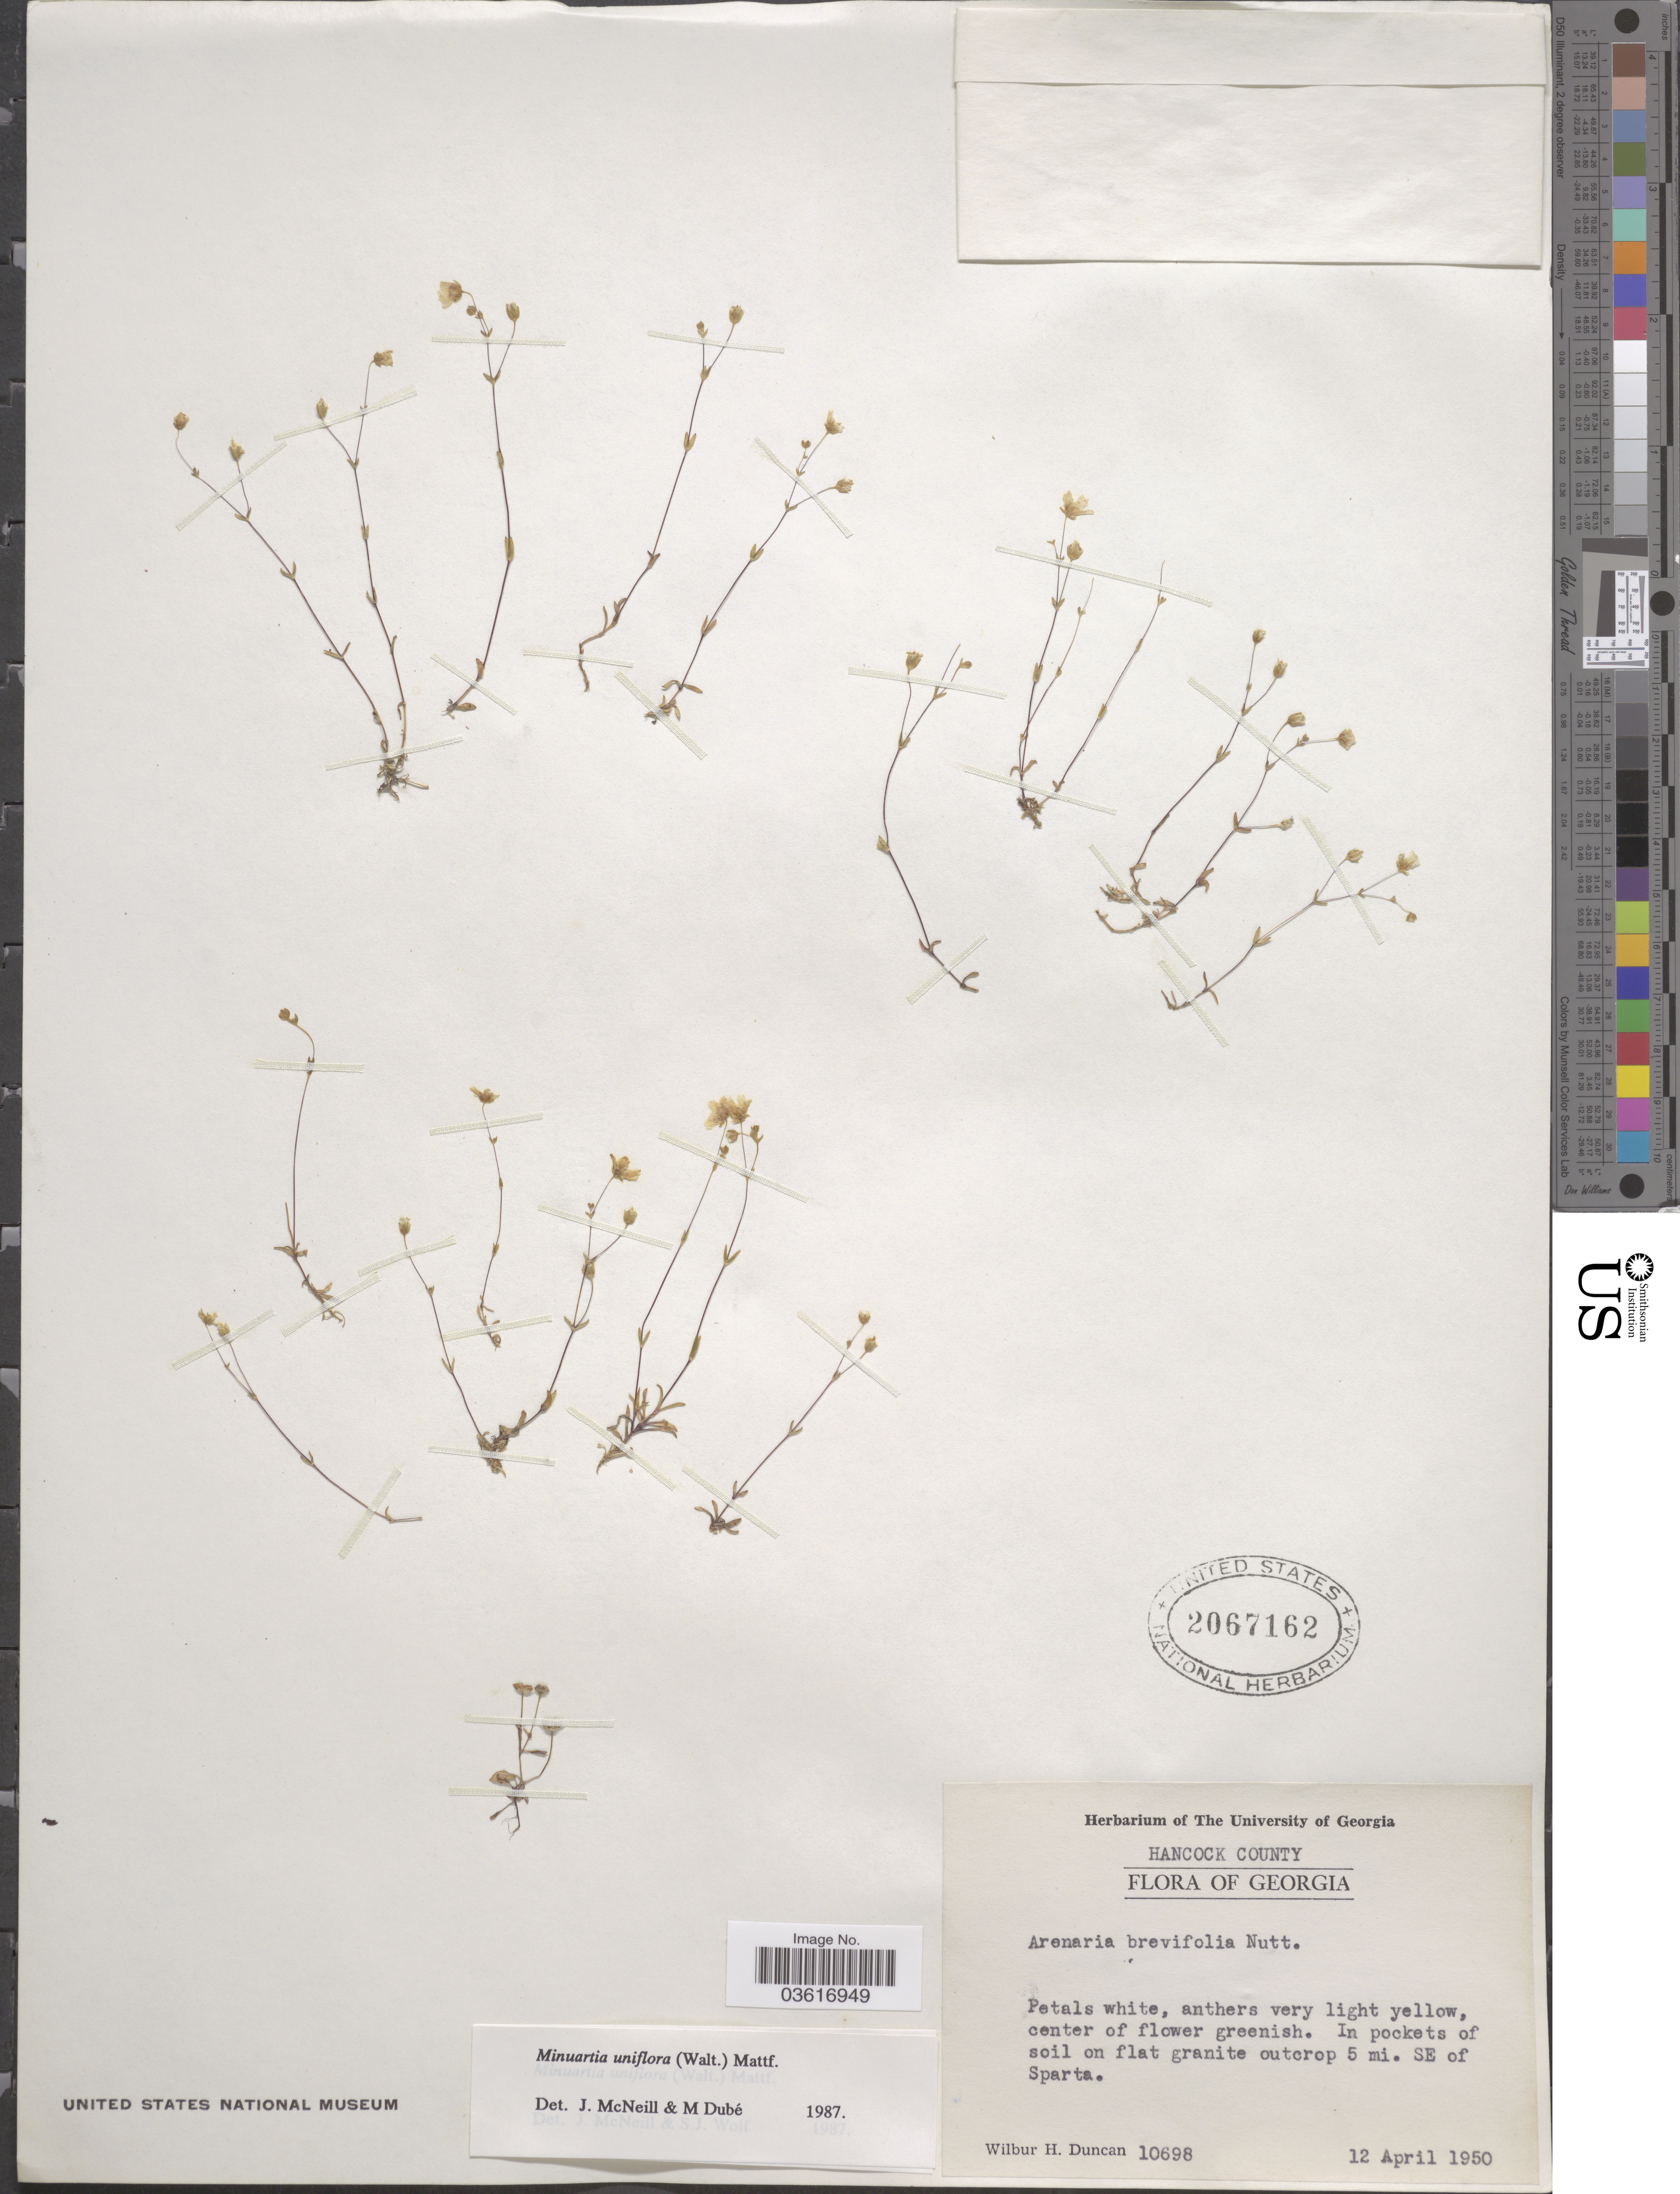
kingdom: Plantae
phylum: Tracheophyta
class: Magnoliopsida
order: Caryophyllales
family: Caryophyllaceae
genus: Minuartia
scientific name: Minuartia uniflora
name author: (Walter) Mattf.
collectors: W. H. Duncan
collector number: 10698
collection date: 1950-04-12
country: United States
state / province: Georgia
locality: Hancock County. Outcrop 5 mi. SE of Sparta.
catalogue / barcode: US 2067162